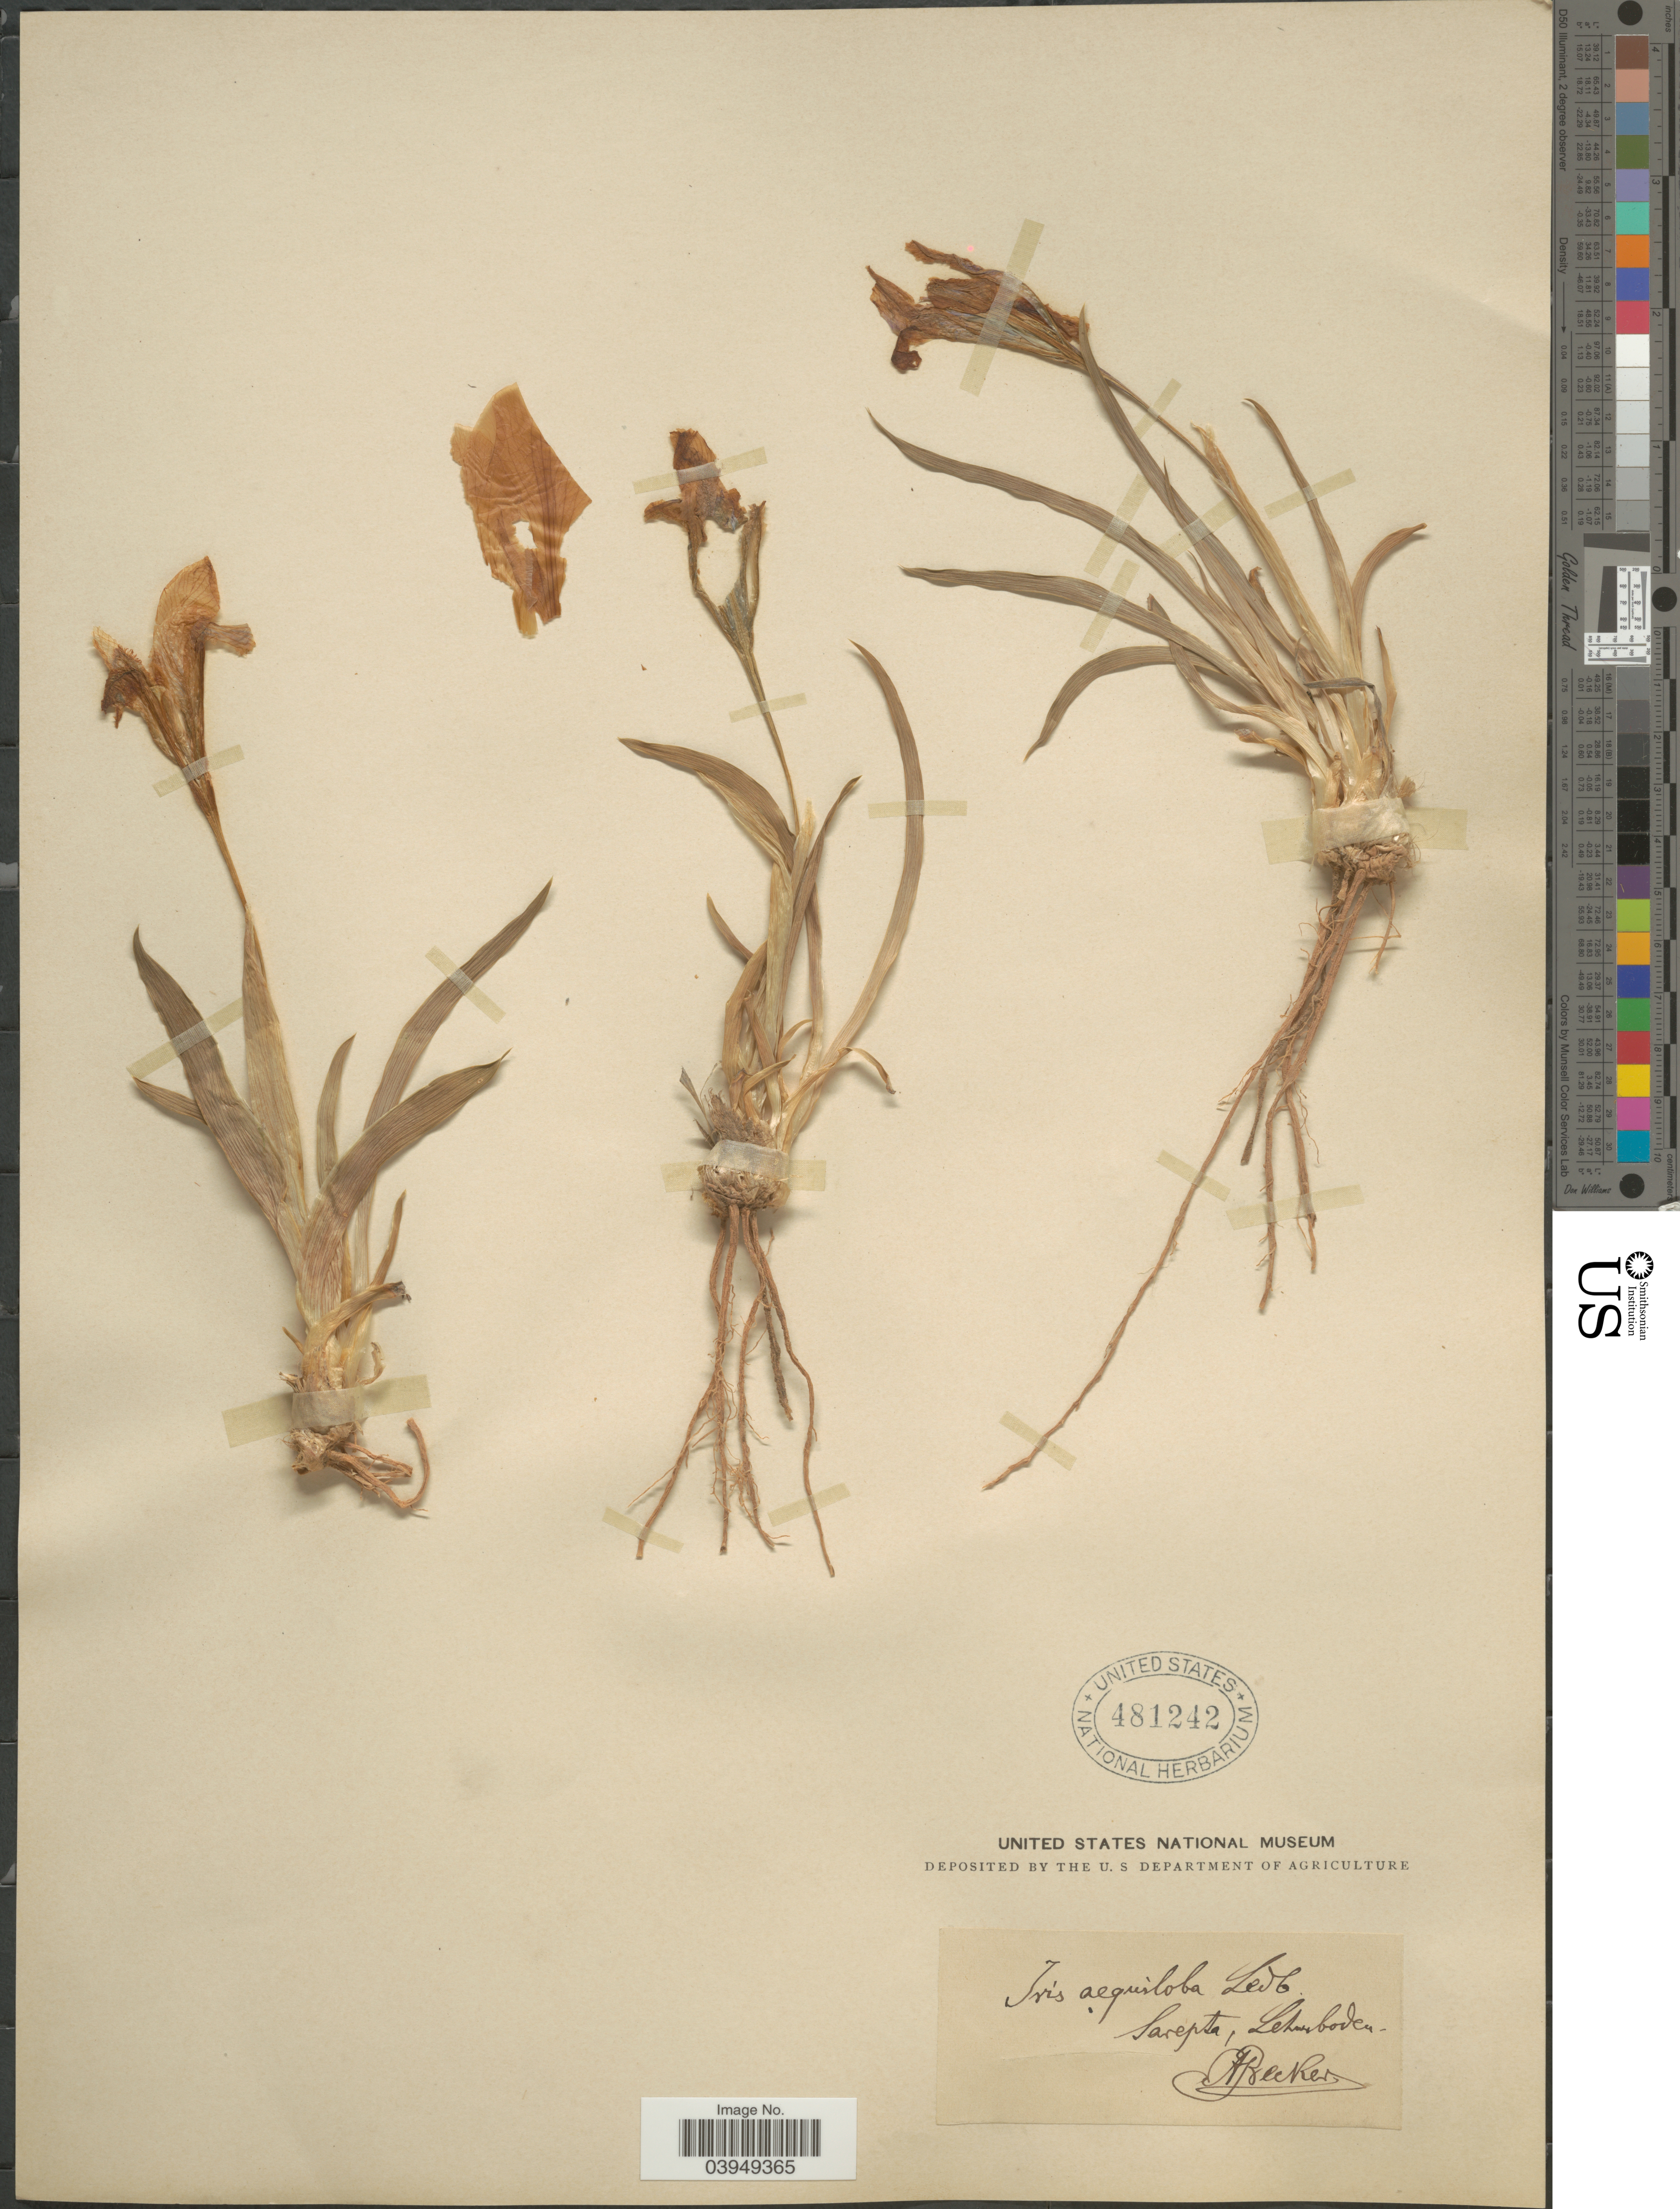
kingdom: Plantae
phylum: Tracheophyta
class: Liliopsida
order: Asparagales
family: Iridaceae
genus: Iris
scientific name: Iris acutiloba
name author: C.A. Mey.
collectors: A. Becker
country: Russian Federation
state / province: Volgograd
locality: Sarepta, Lehmboden.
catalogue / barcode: US 481242